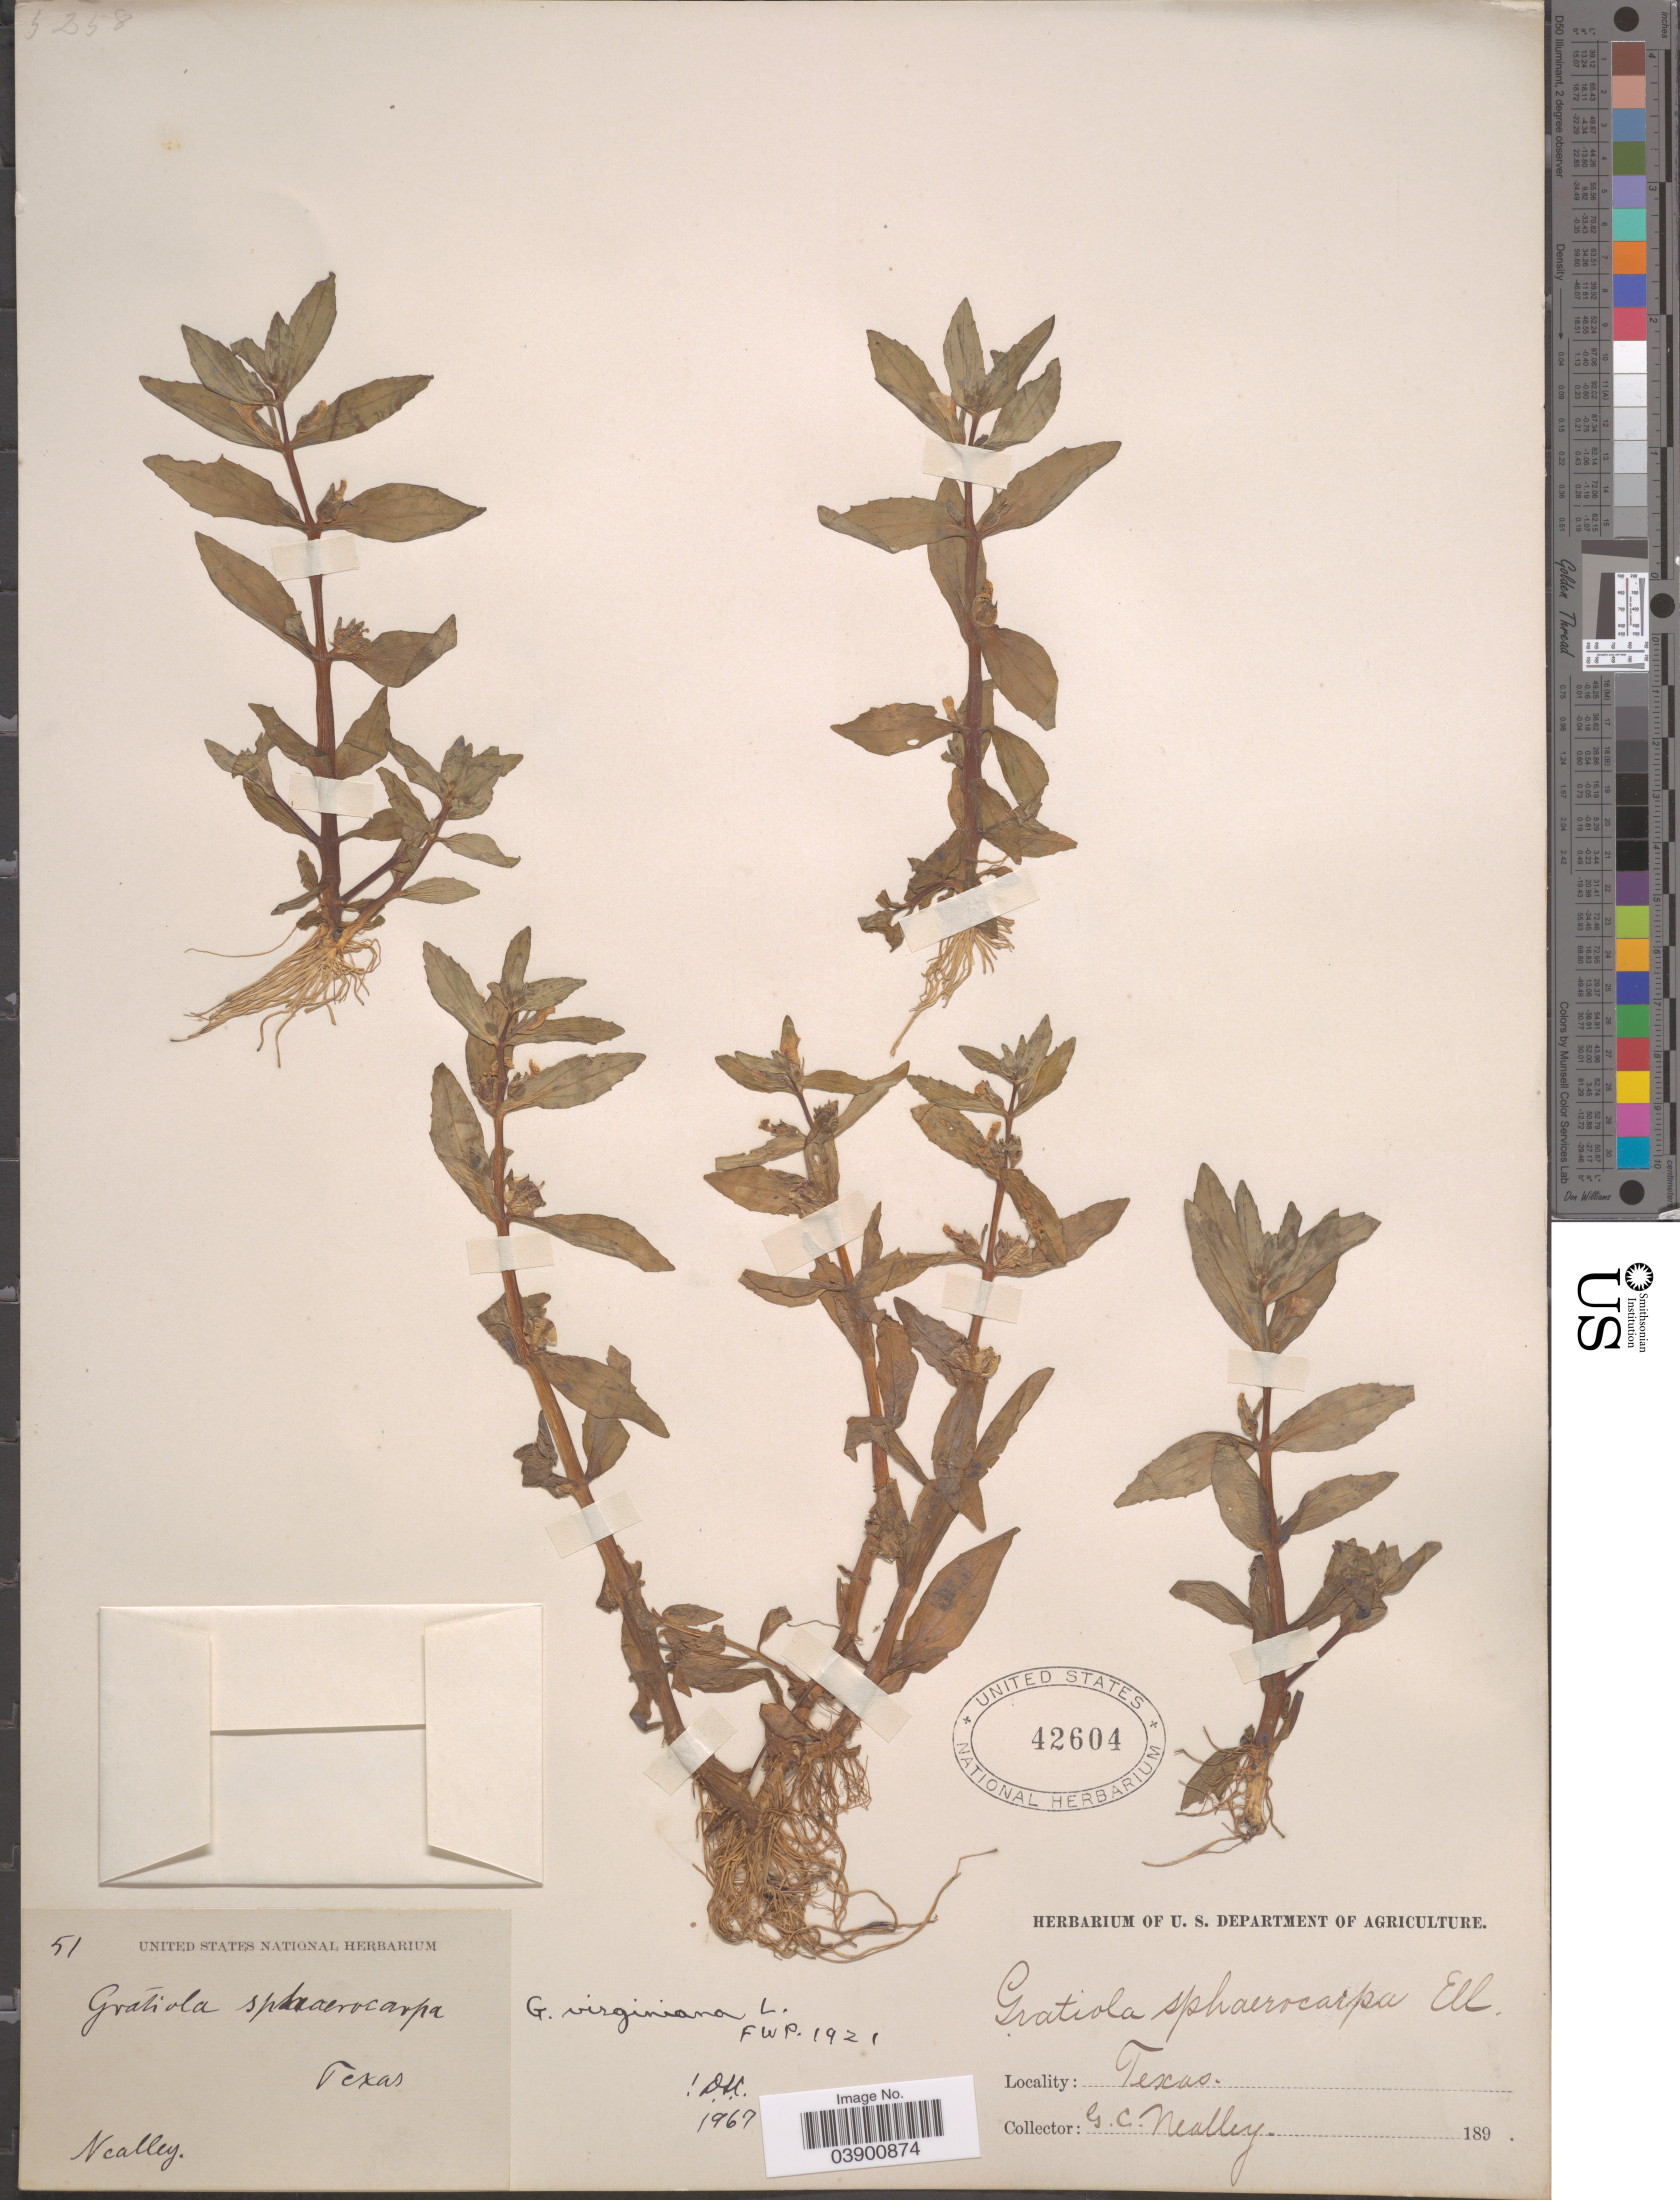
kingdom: Plantae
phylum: Tracheophyta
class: Magnoliopsida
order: Lamiales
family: Plantaginaceae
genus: Gratiola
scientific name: Gratiola virginiana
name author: L.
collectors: G. C. Nealley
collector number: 51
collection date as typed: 189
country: United States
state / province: Texas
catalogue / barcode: US 42604